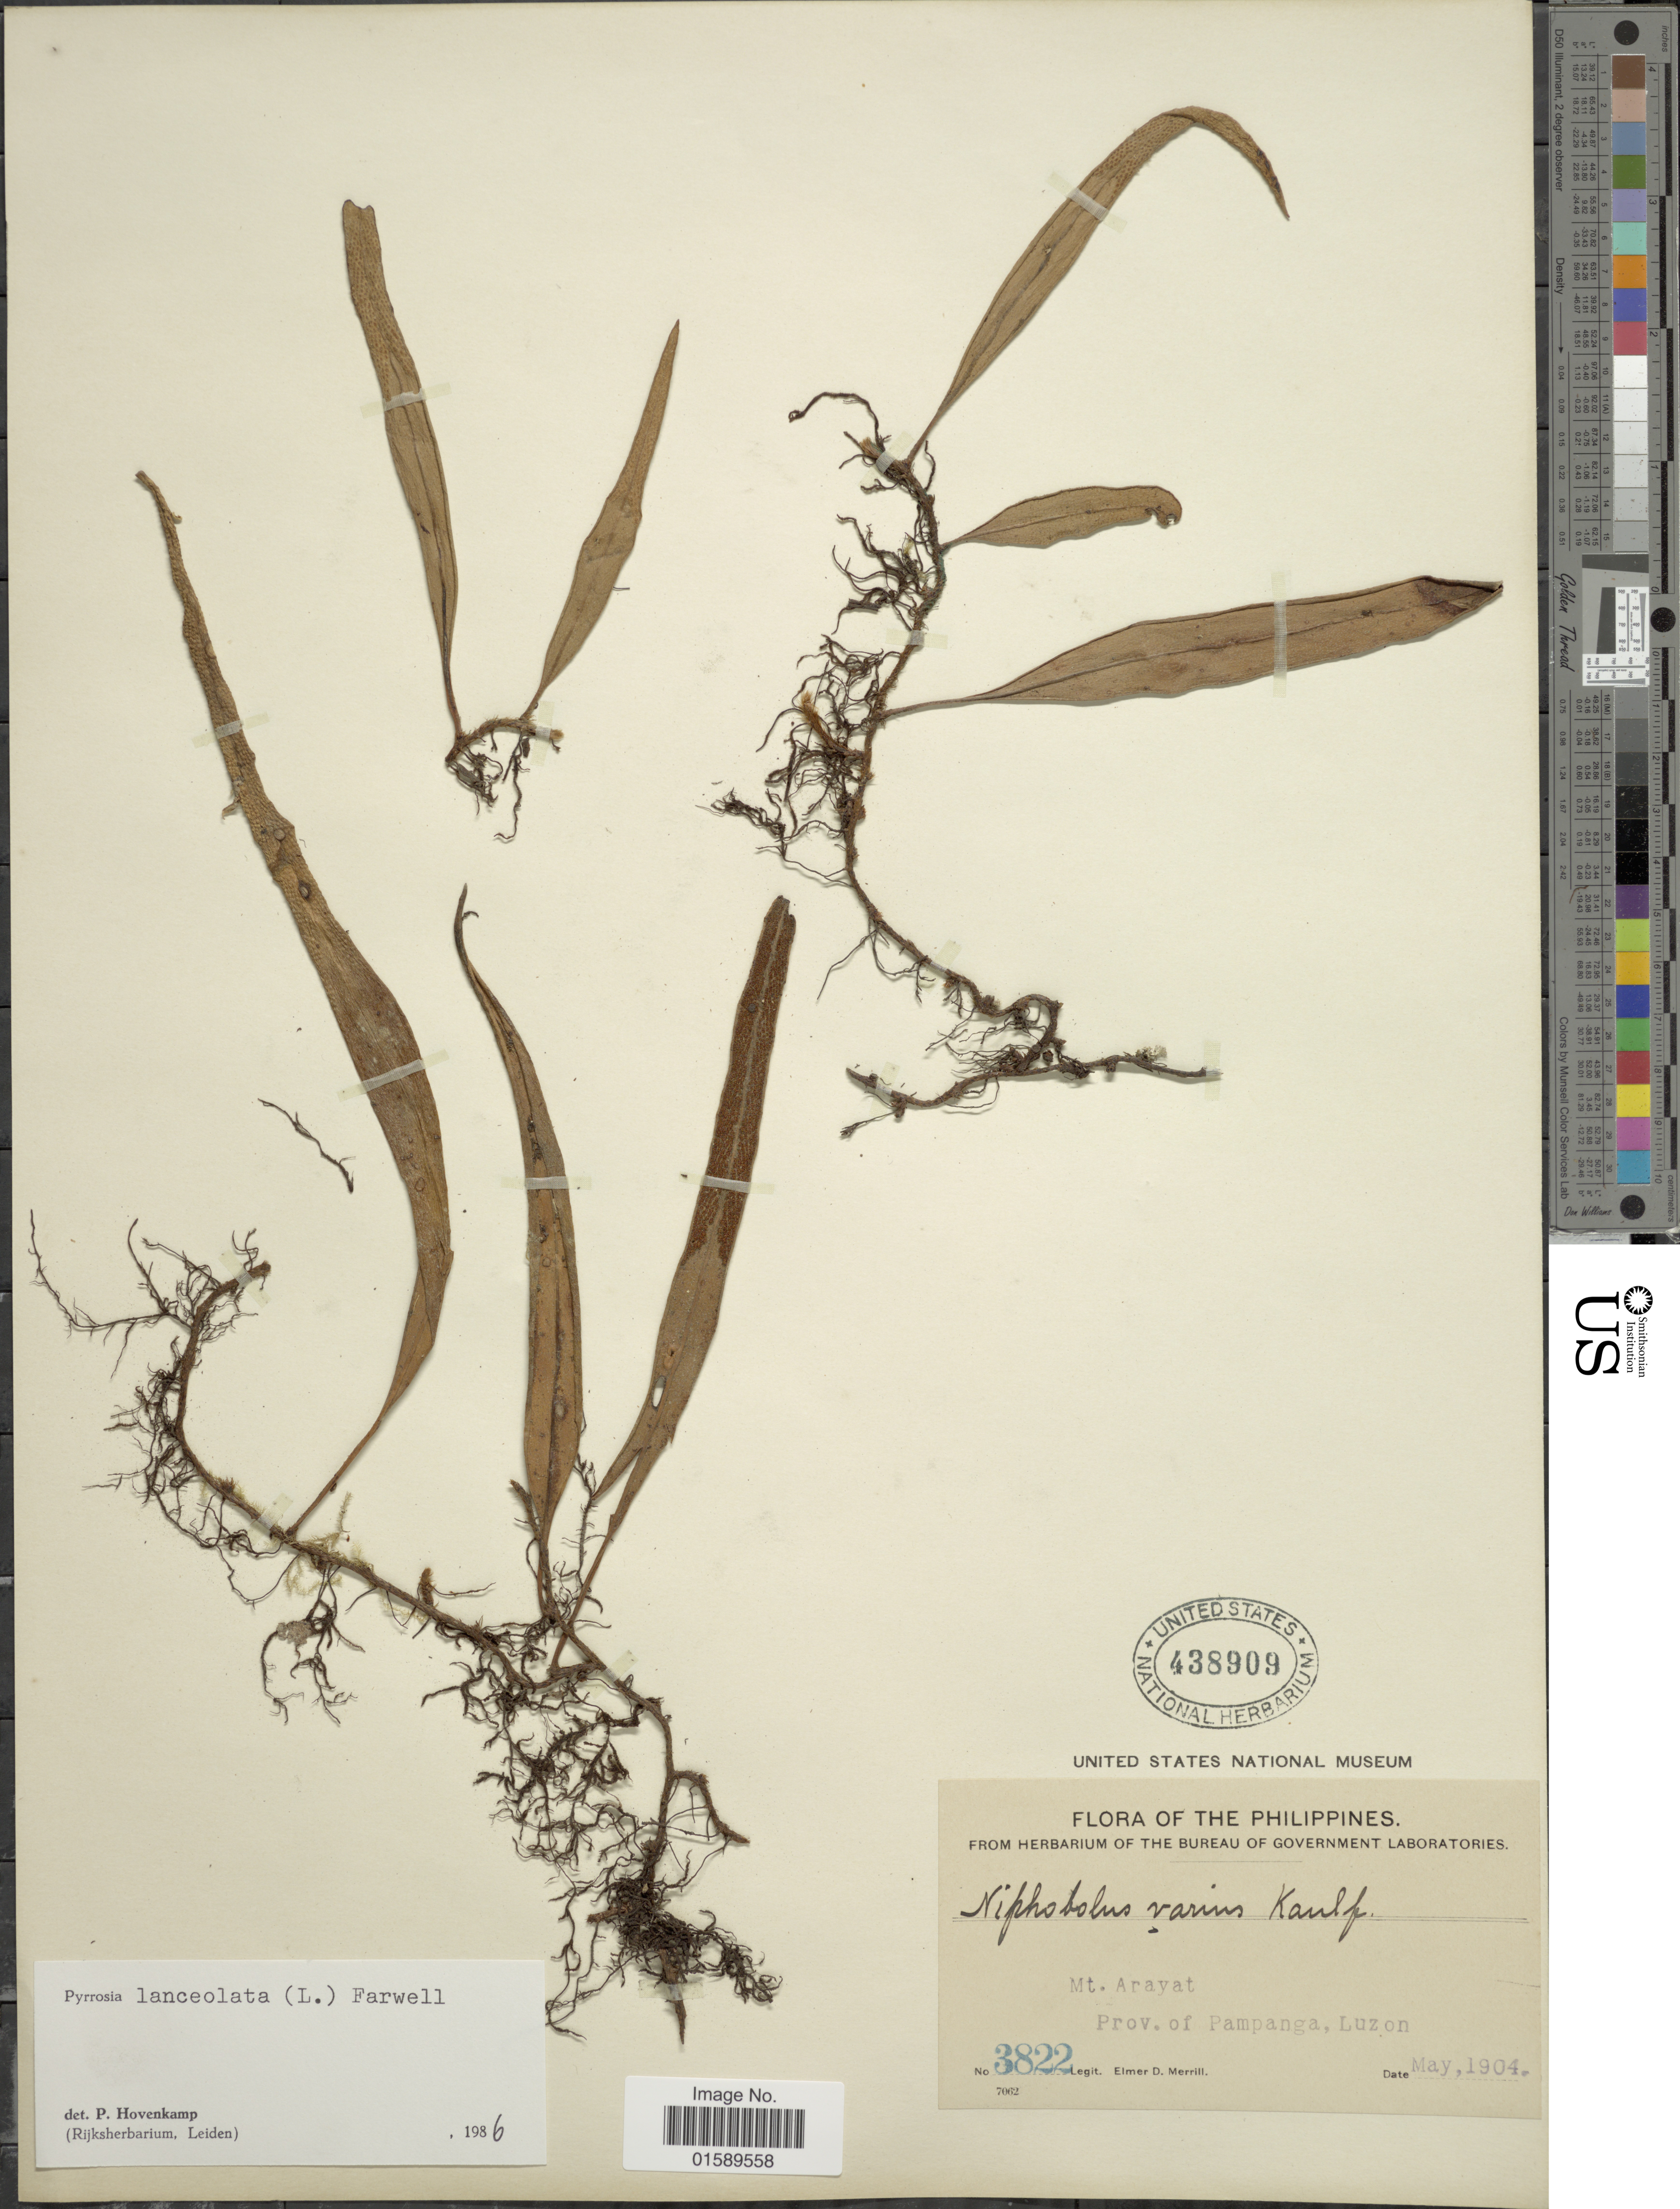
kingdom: Plantae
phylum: Tracheophyta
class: Polypodiopsida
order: Polypodiales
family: Polypodiaceae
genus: Pyrrosia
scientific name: Pyrrosia lanceolata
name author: (L.) Farw.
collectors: E. D. Merrill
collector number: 3822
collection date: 1904-05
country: Philippines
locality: Mt. Arayat, Prov. of Pampanga, Luzon.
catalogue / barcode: US 438909